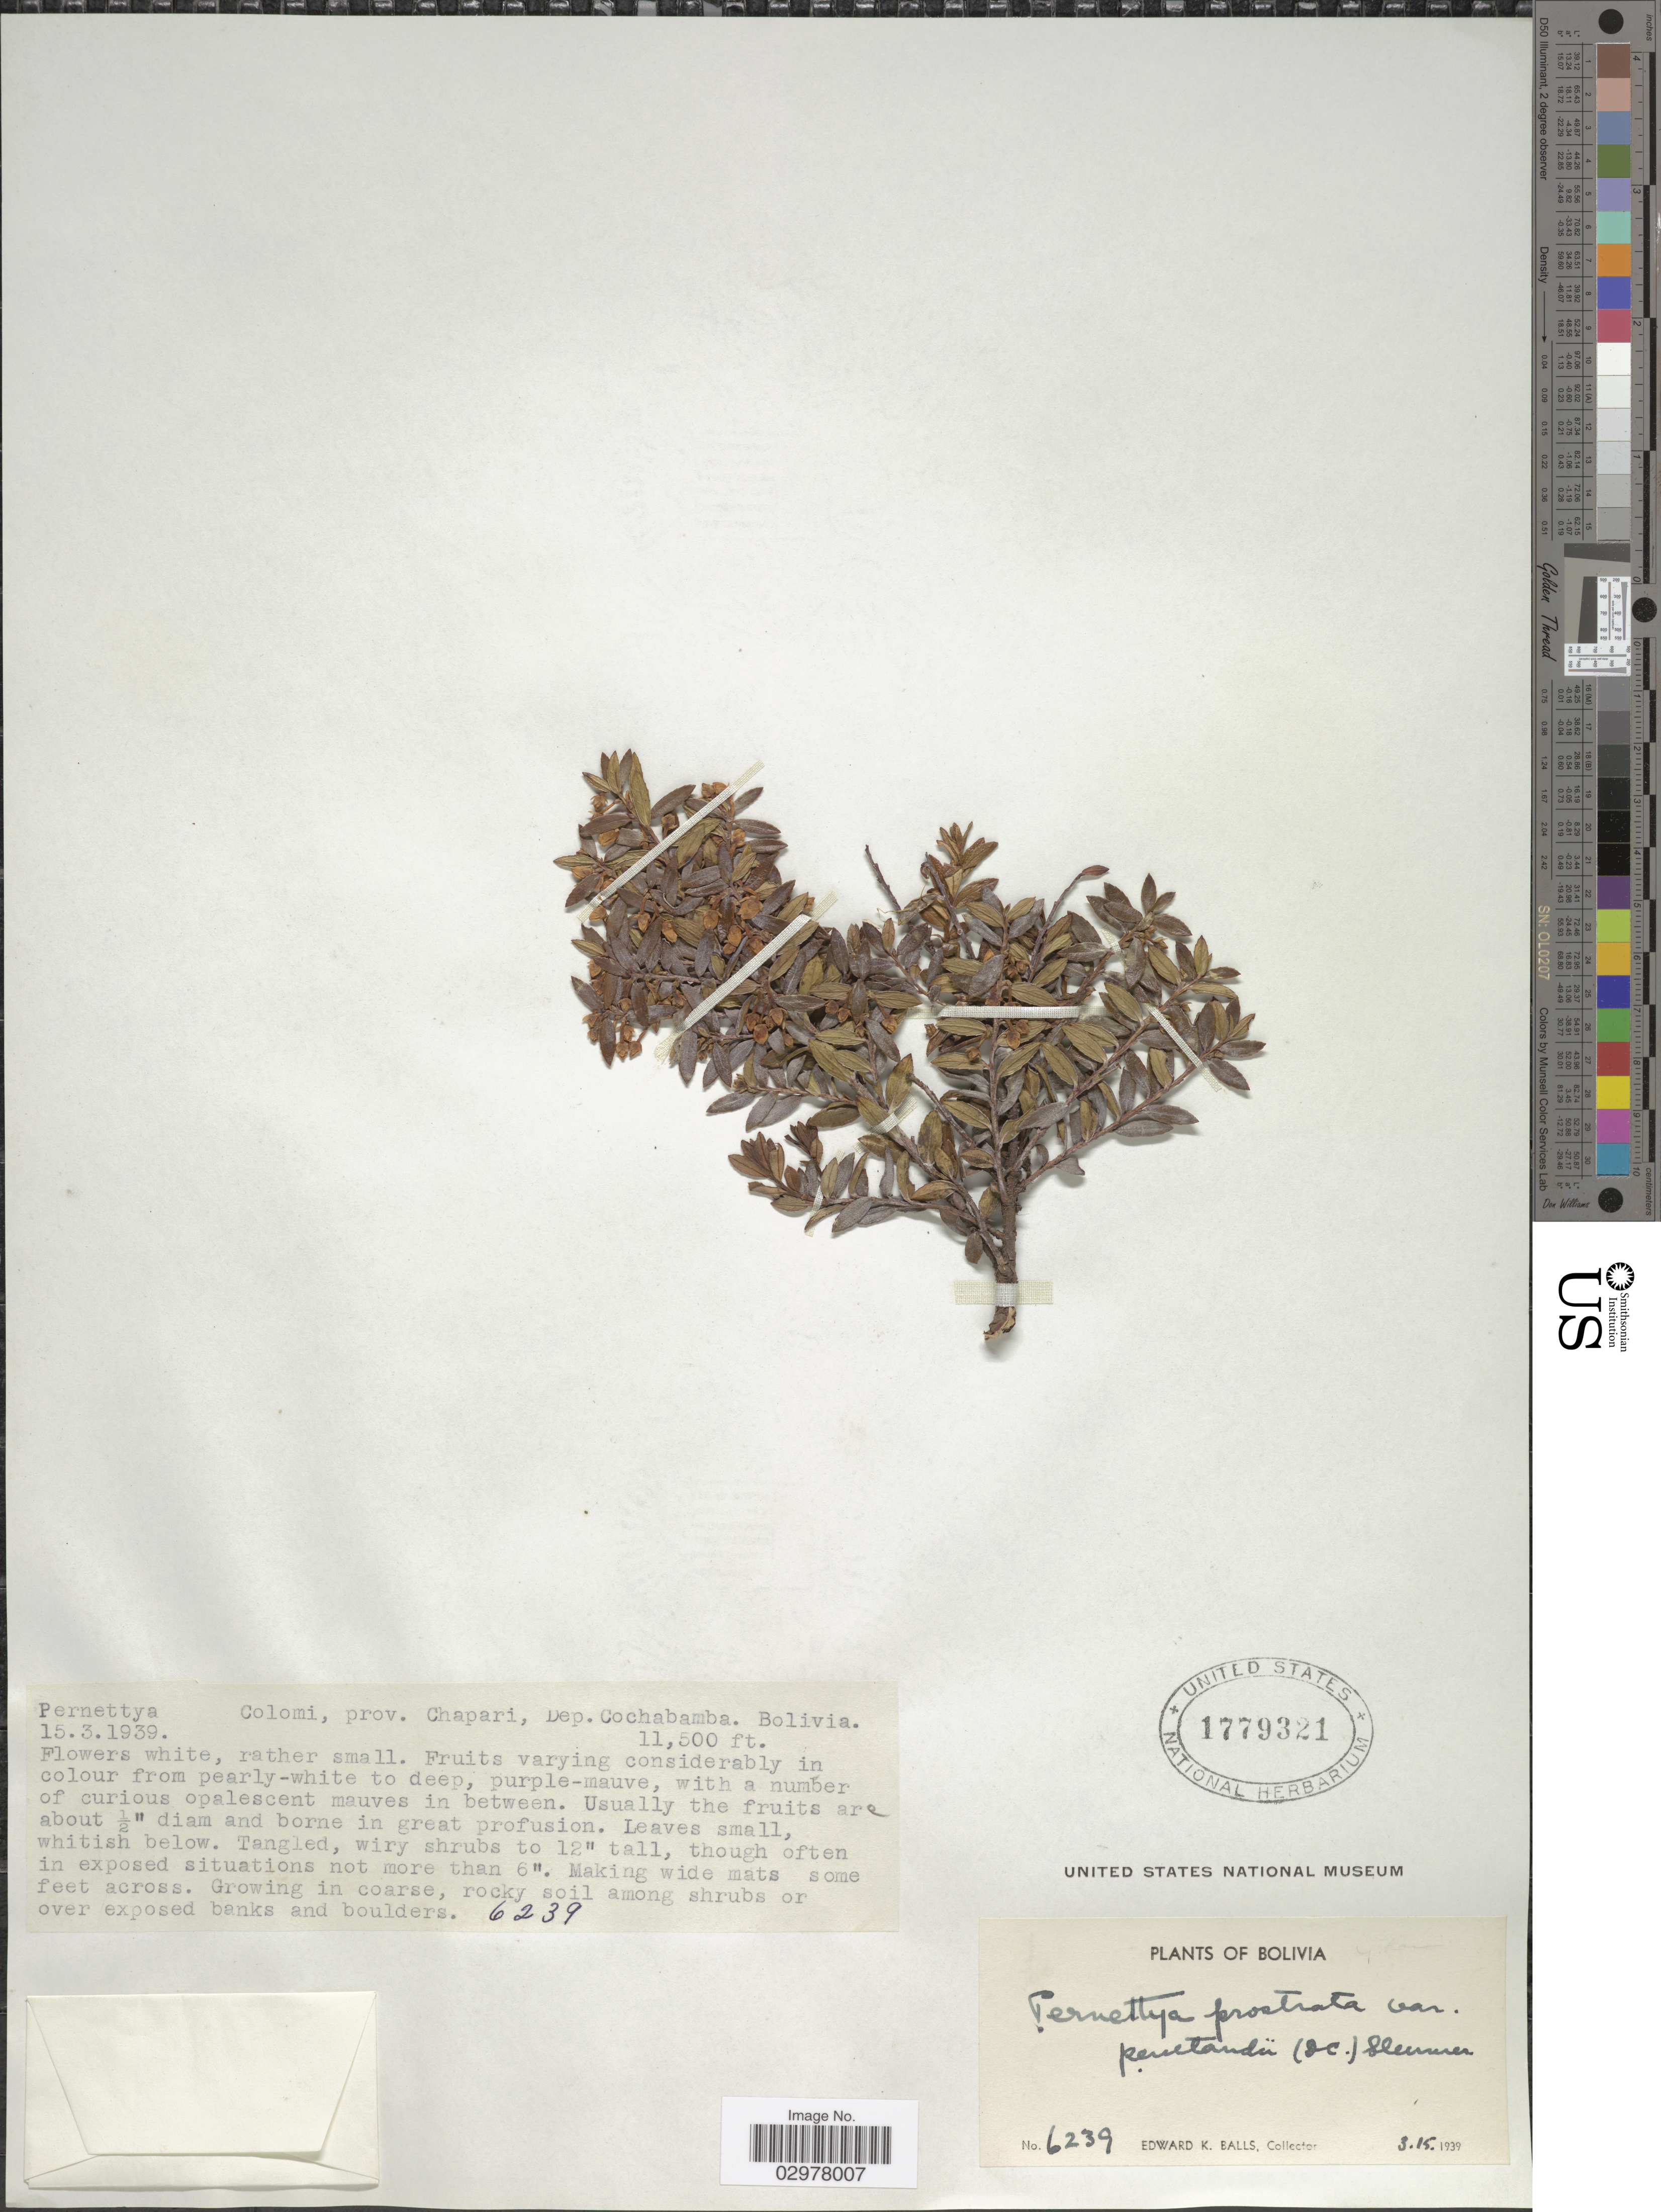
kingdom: Plantae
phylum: Tracheophyta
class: Magnoliopsida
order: Ericales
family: Ericaceae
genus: Pernettya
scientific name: Pernettya prostrata var. pentlandii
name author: (DC.) Sleumer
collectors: E. K. Balls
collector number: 6239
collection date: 1939-03-15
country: Bolivia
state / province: Cochabamba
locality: Colomi, prov. Chapari, Dep. Cochabamba.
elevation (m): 3505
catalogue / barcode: US 1779321